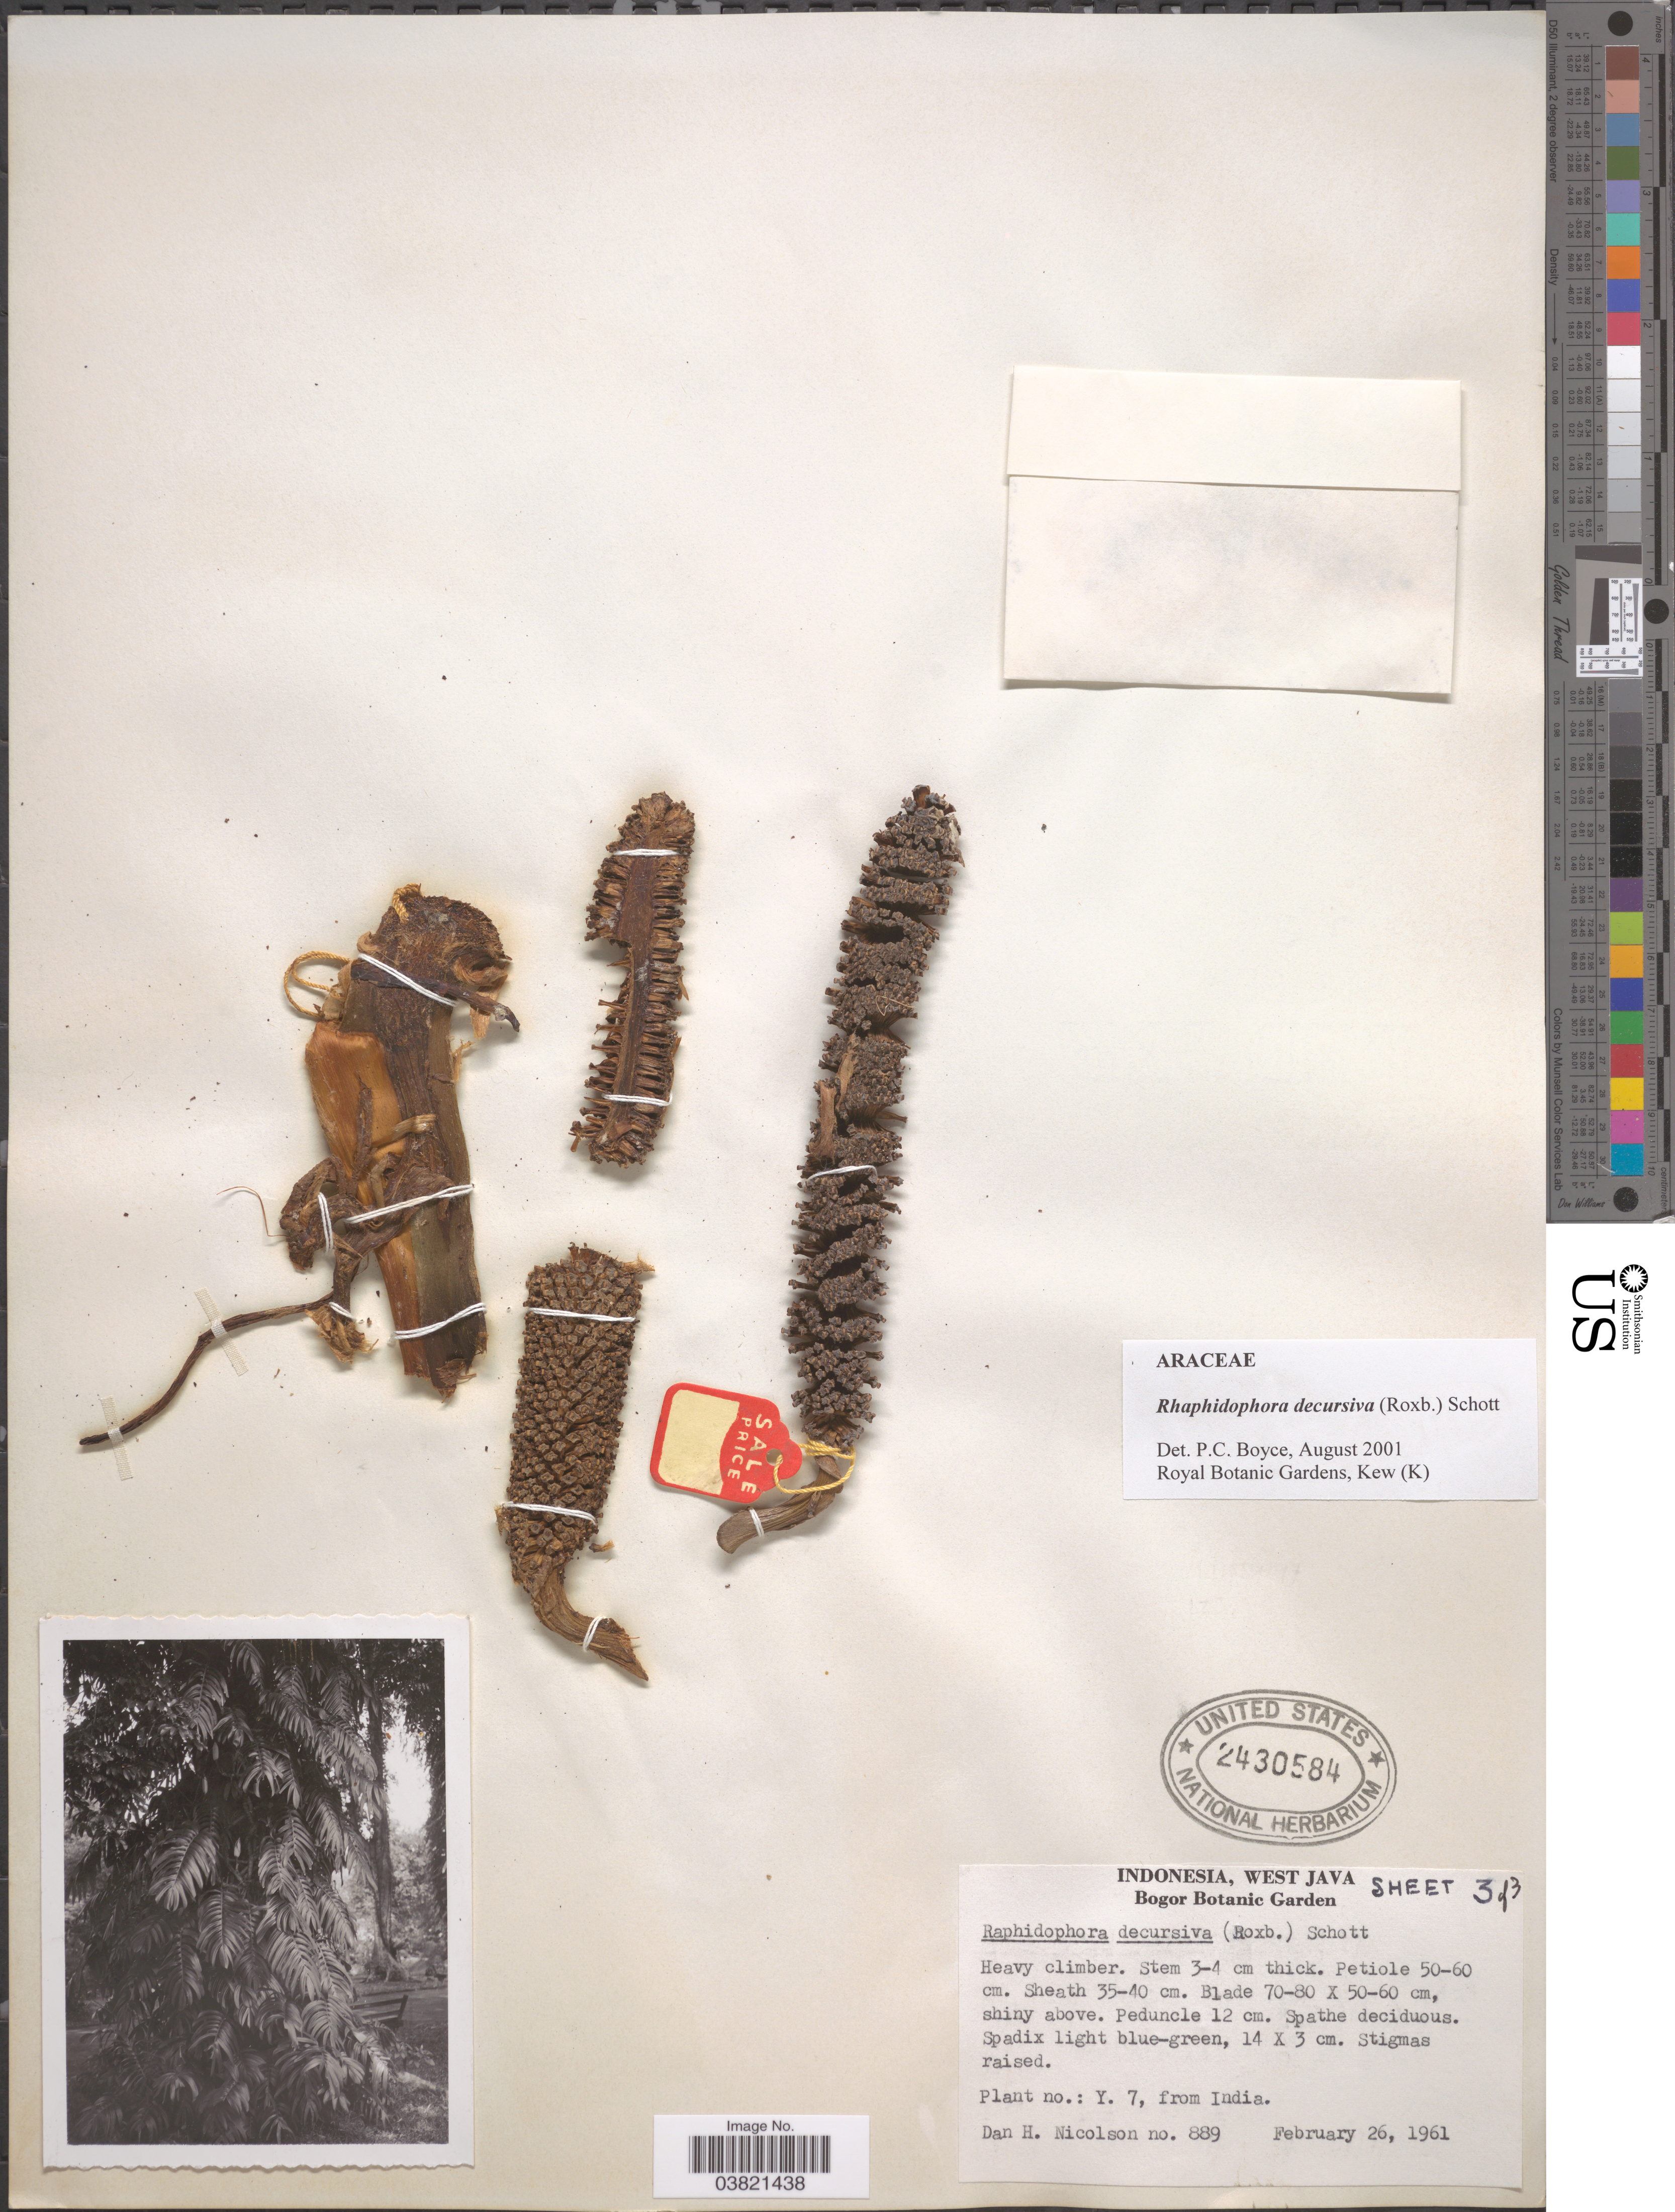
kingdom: Plantae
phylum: Tracheophyta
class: Liliopsida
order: Alismatales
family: Araceae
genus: Rhaphidophora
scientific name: Rhaphidophora decursiva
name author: (Roxb.) Schott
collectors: D. H. Nicolson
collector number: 889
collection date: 1961-02-26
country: Indonesia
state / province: Java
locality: West Java. Bogor Botanic Garden.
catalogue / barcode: US 2430584